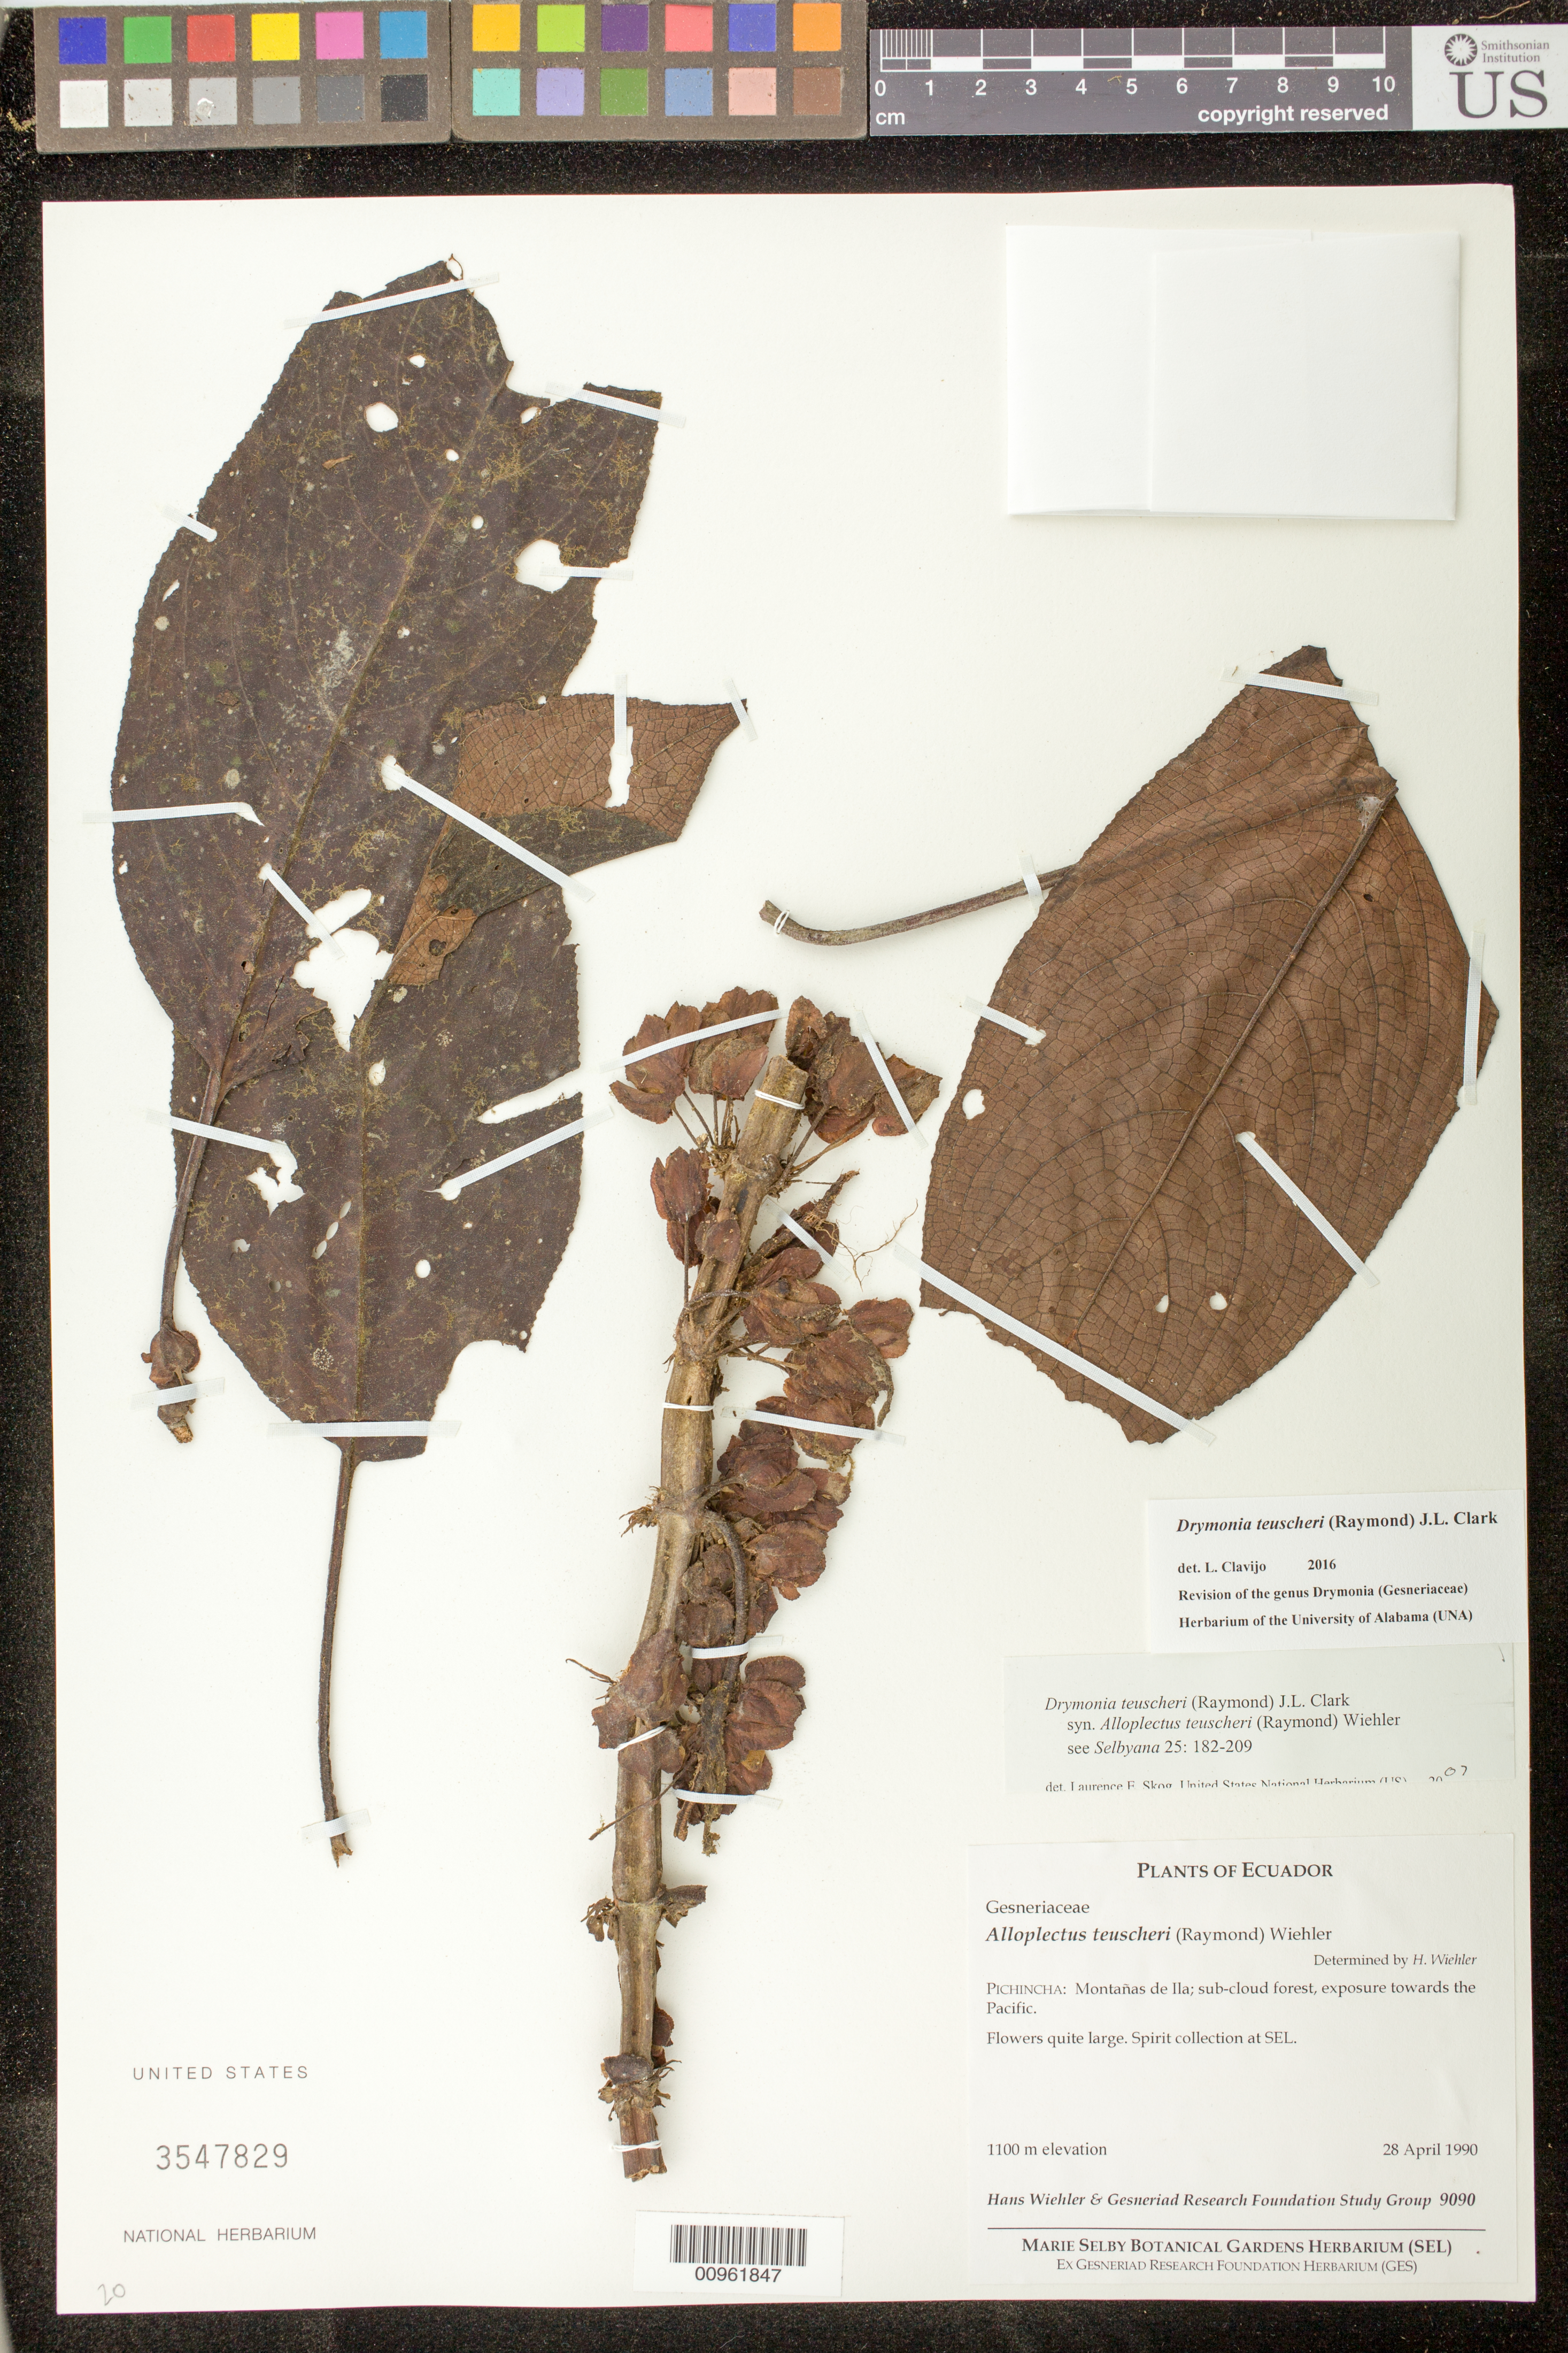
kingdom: Plantae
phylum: Tracheophyta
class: Magnoliopsida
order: Lamiales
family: Gesneriaceae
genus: Drymonia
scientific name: Drymonia teuscheri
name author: (Raymond) J.L. Clark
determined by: Skog, Laurence E.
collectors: H. J. Wiehler & GRF Study Group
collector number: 9090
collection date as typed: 28 Apr 1990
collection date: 1990-04-28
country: Ecuador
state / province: Pichincha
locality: Pichincha: Montañas de Ila; sub-cloud forest, exposure towards the Pacific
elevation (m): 1100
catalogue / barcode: US 3547829